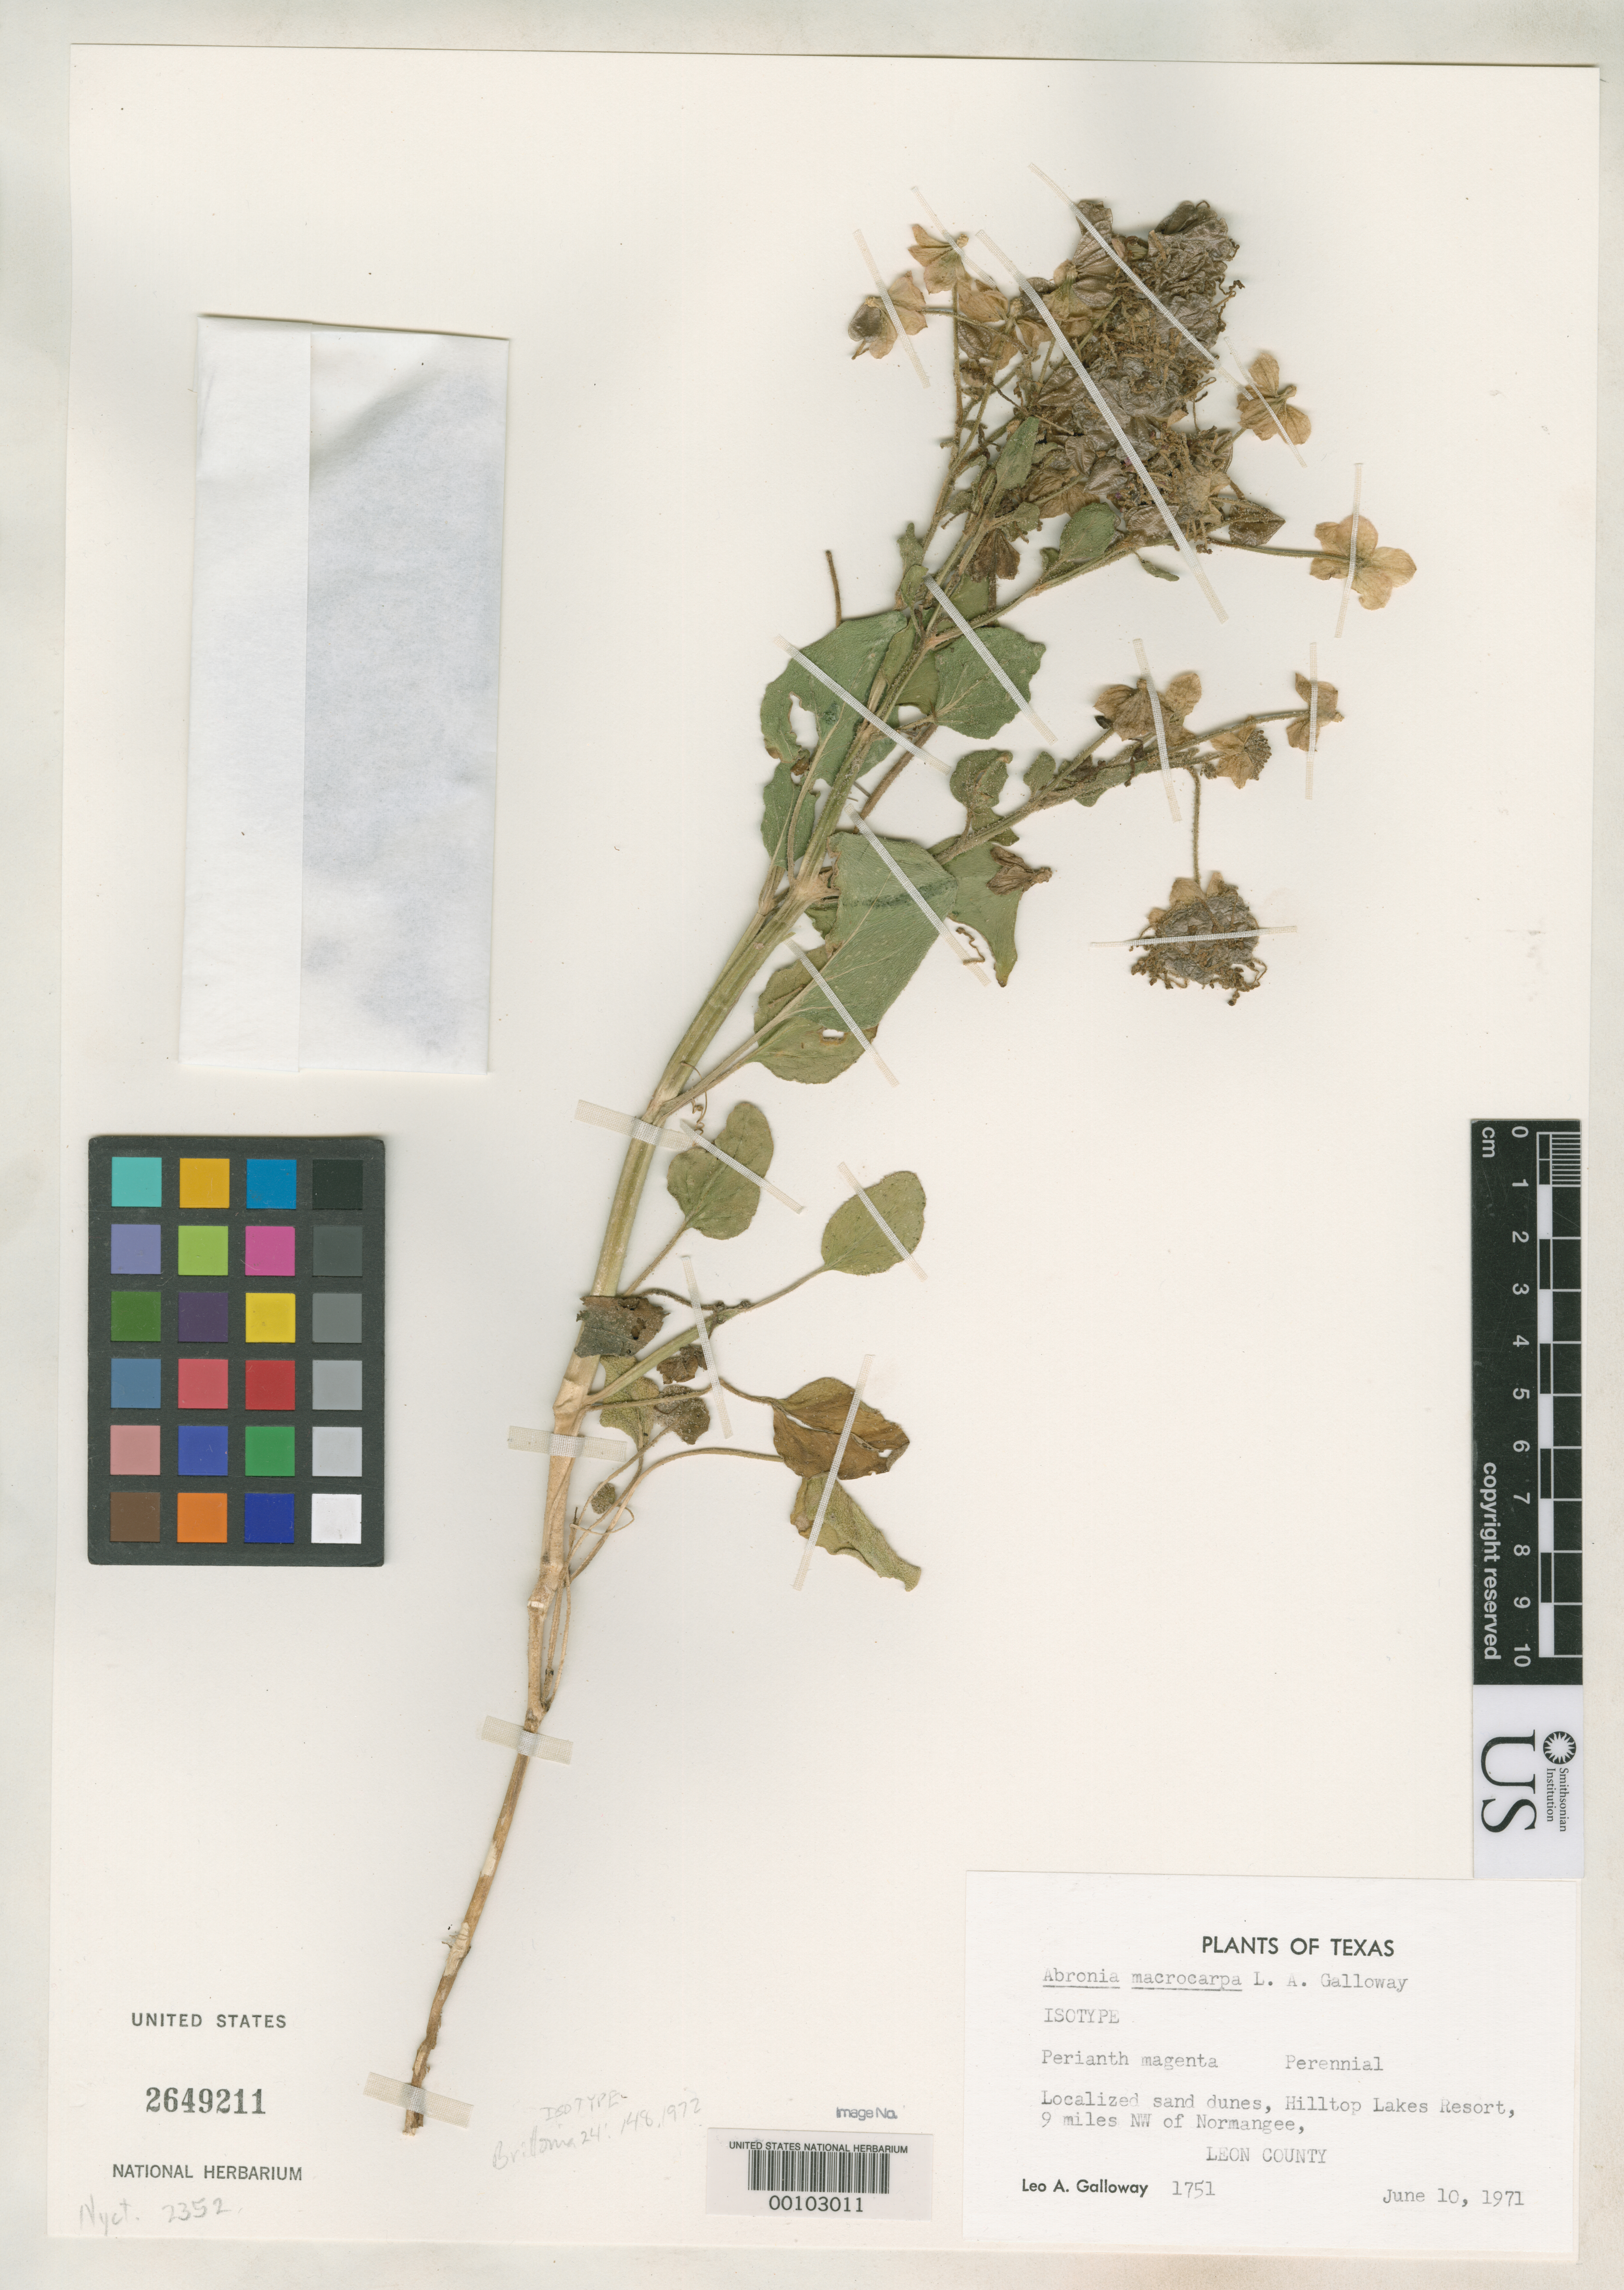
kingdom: Plantae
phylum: Tracheophyta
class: Magnoliopsida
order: Caryophyllales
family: Nyctaginaceae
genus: Abronia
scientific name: Abronia macrocarpa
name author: L.A. Galloway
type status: Isotype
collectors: L. A. Galloway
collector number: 1751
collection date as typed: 10 Jun 1971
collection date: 1971-06-10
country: United States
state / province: Texas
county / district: Leon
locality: Hilltop Lakes Resort, NW of Normangee.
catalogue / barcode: US 2649211